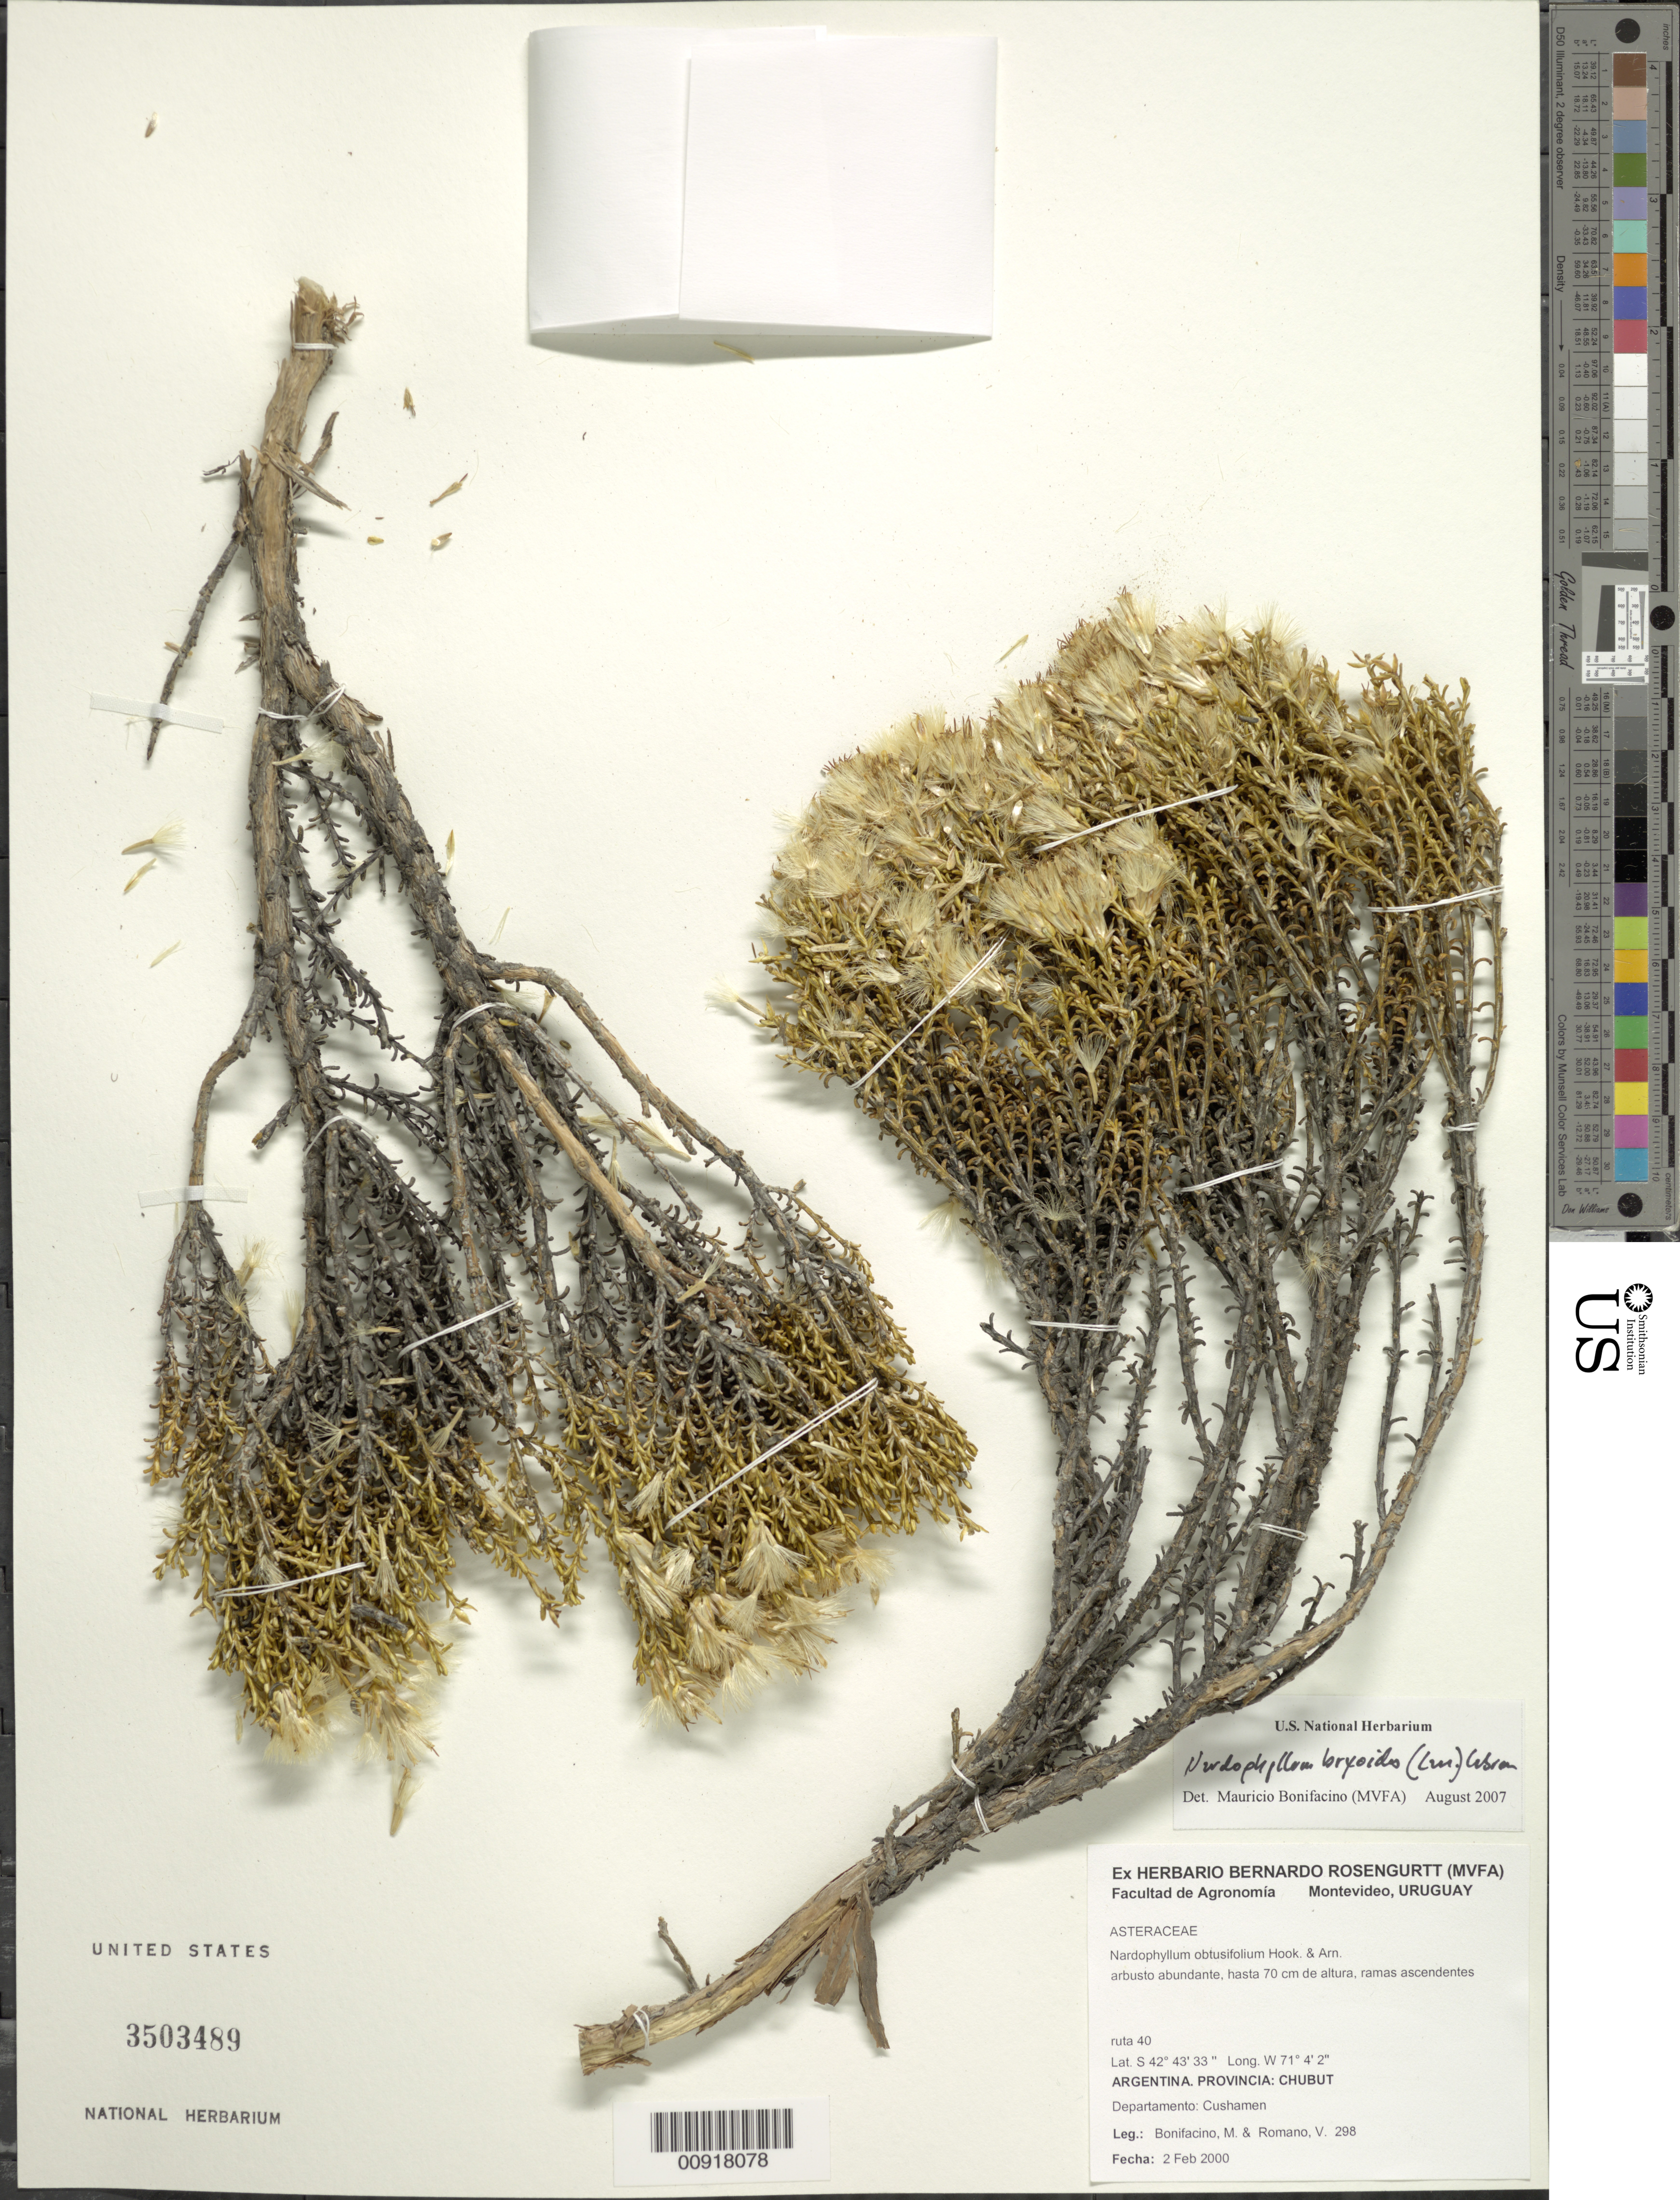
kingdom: Plantae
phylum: Tracheophyta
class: Magnoliopsida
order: Asterales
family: Asteraceae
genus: Nardophyllum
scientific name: Nardophyllum bryoides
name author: (Lam.) Cabrera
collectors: M. Bonifacino & V. Romano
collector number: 0298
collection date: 2000-02-02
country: Argentina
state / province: Chubut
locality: Dpto. Cushamen, Ruta 40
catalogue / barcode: US 3503489